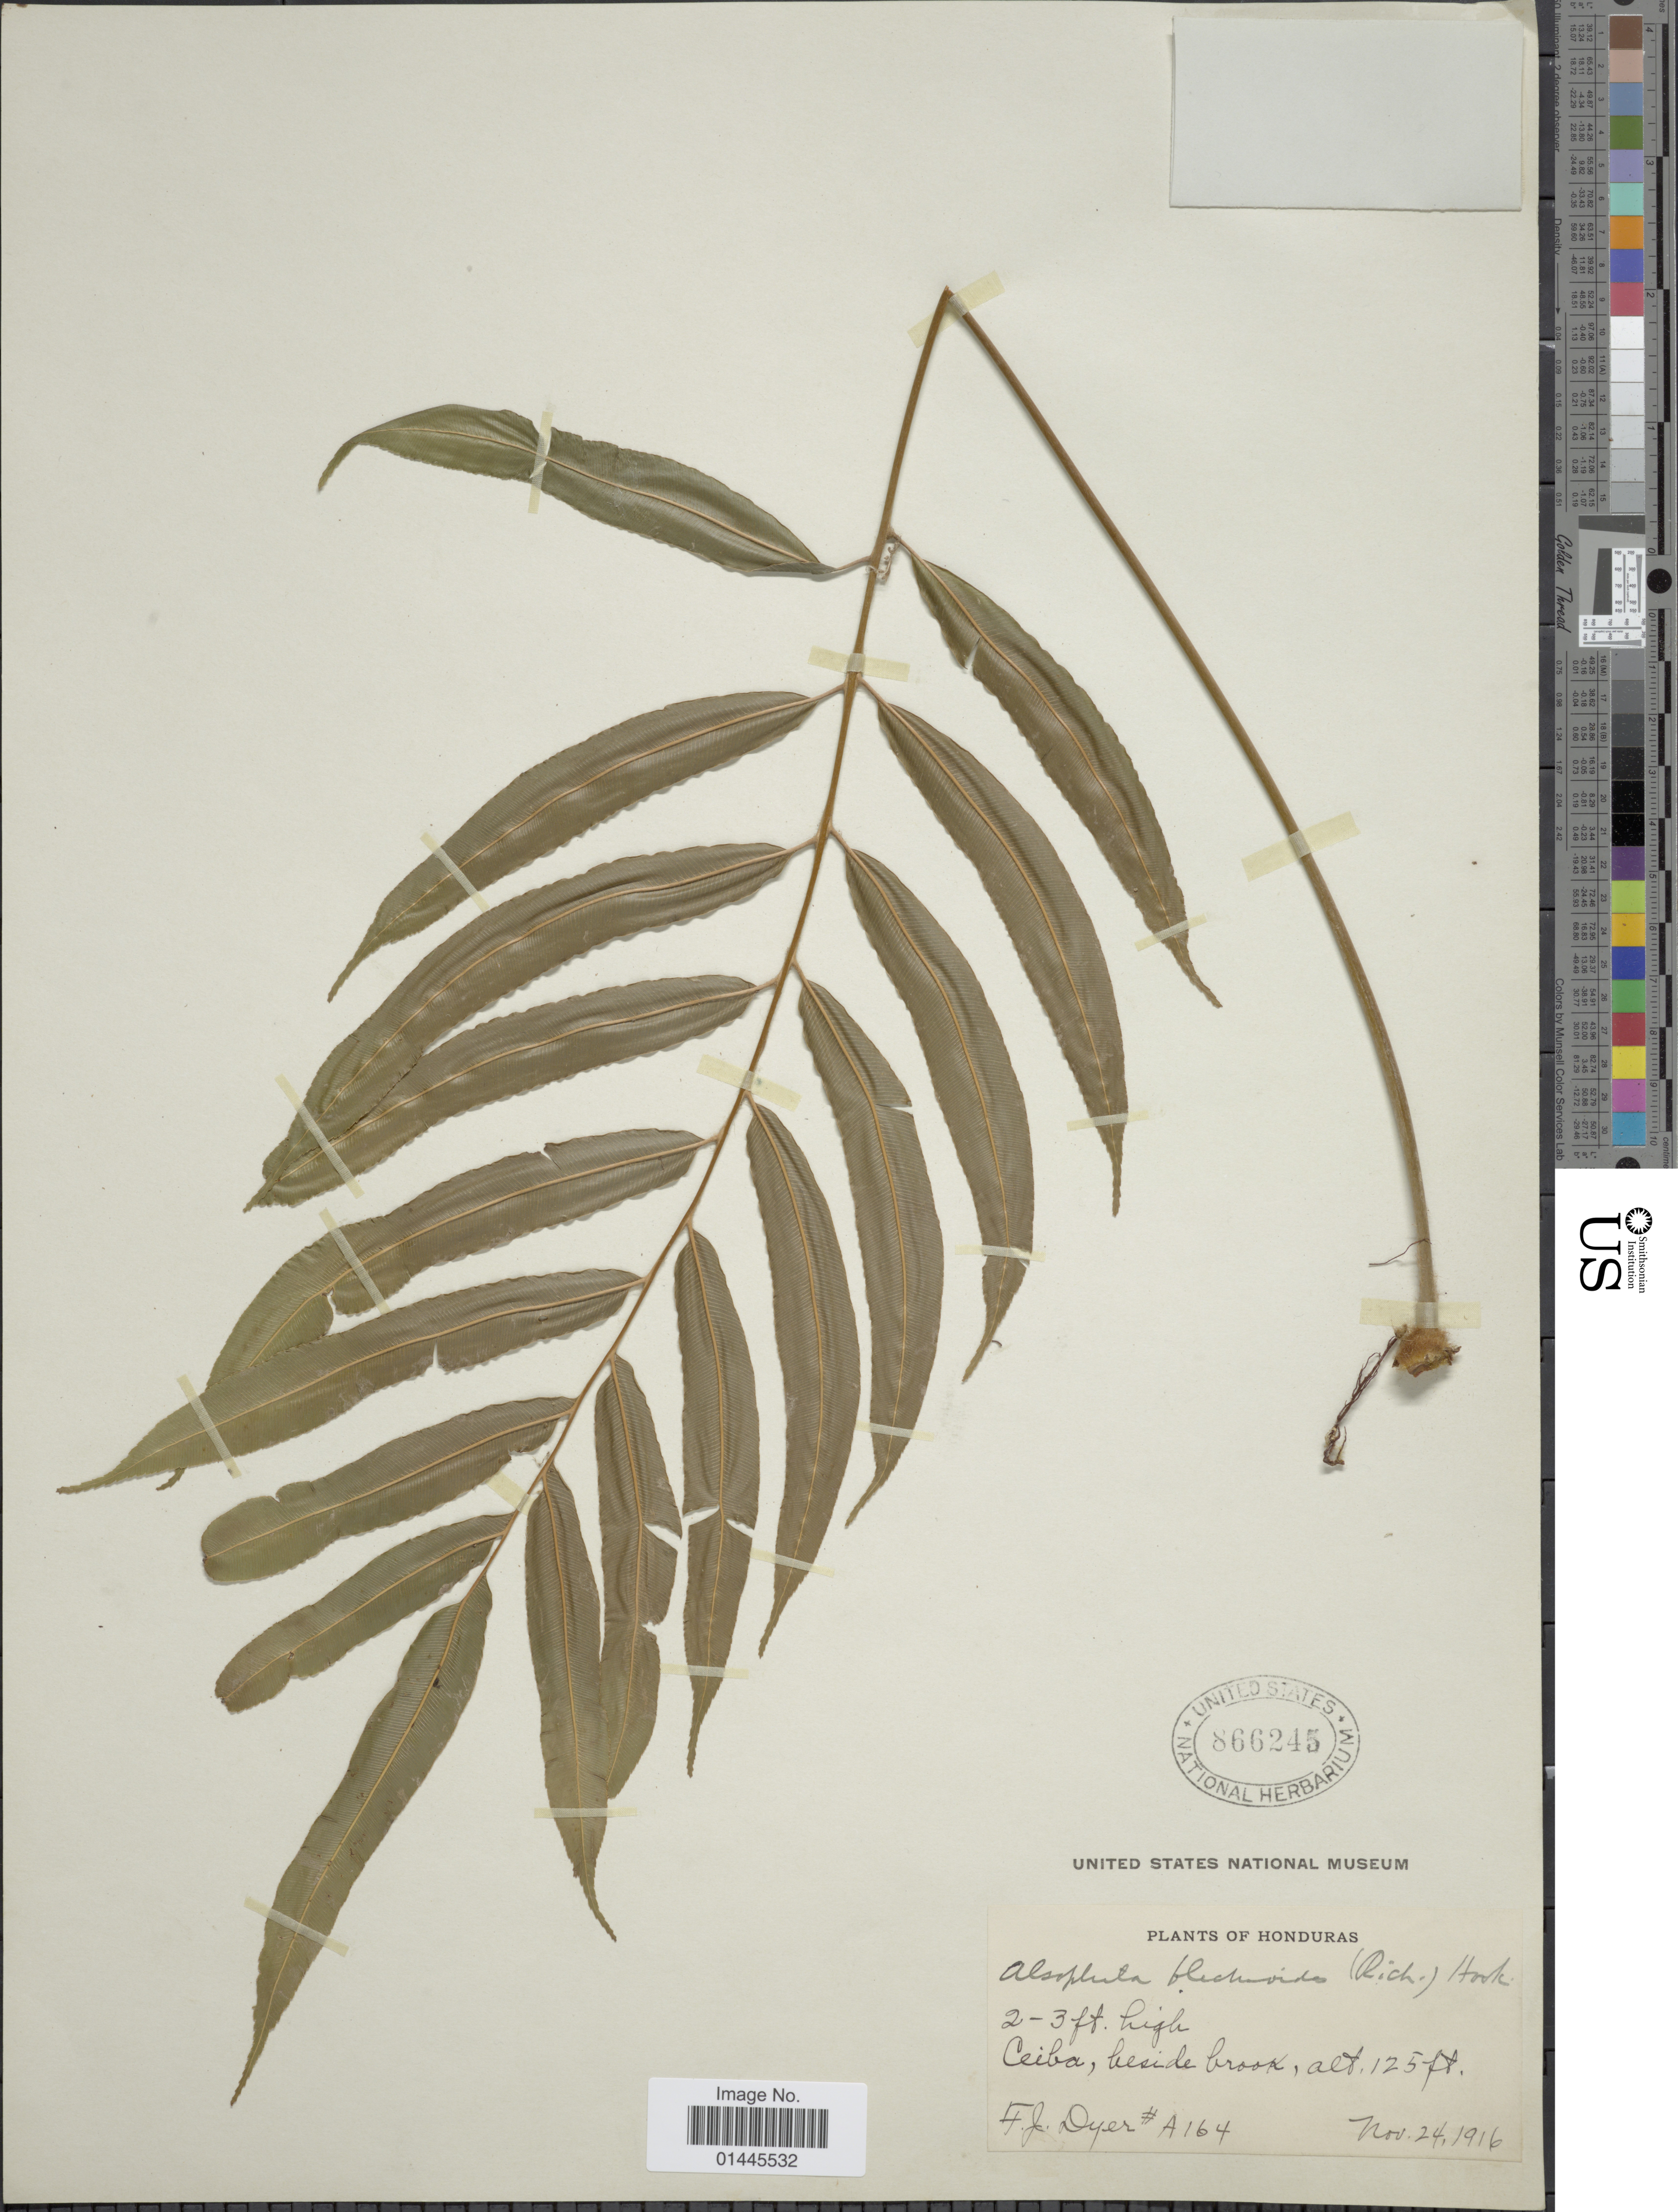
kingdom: Plantae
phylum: Tracheophyta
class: Polypodiopsida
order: Cyatheales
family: Metaxyaceae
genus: Metaxya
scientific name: Metaxya rostrata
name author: (Kunth) C. Presl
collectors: J. Hart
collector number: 17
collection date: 1885-11,1885-12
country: Panama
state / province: Bocas del Toro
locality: Laguna de Chiriqui and its neighborhood.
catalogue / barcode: US 830534